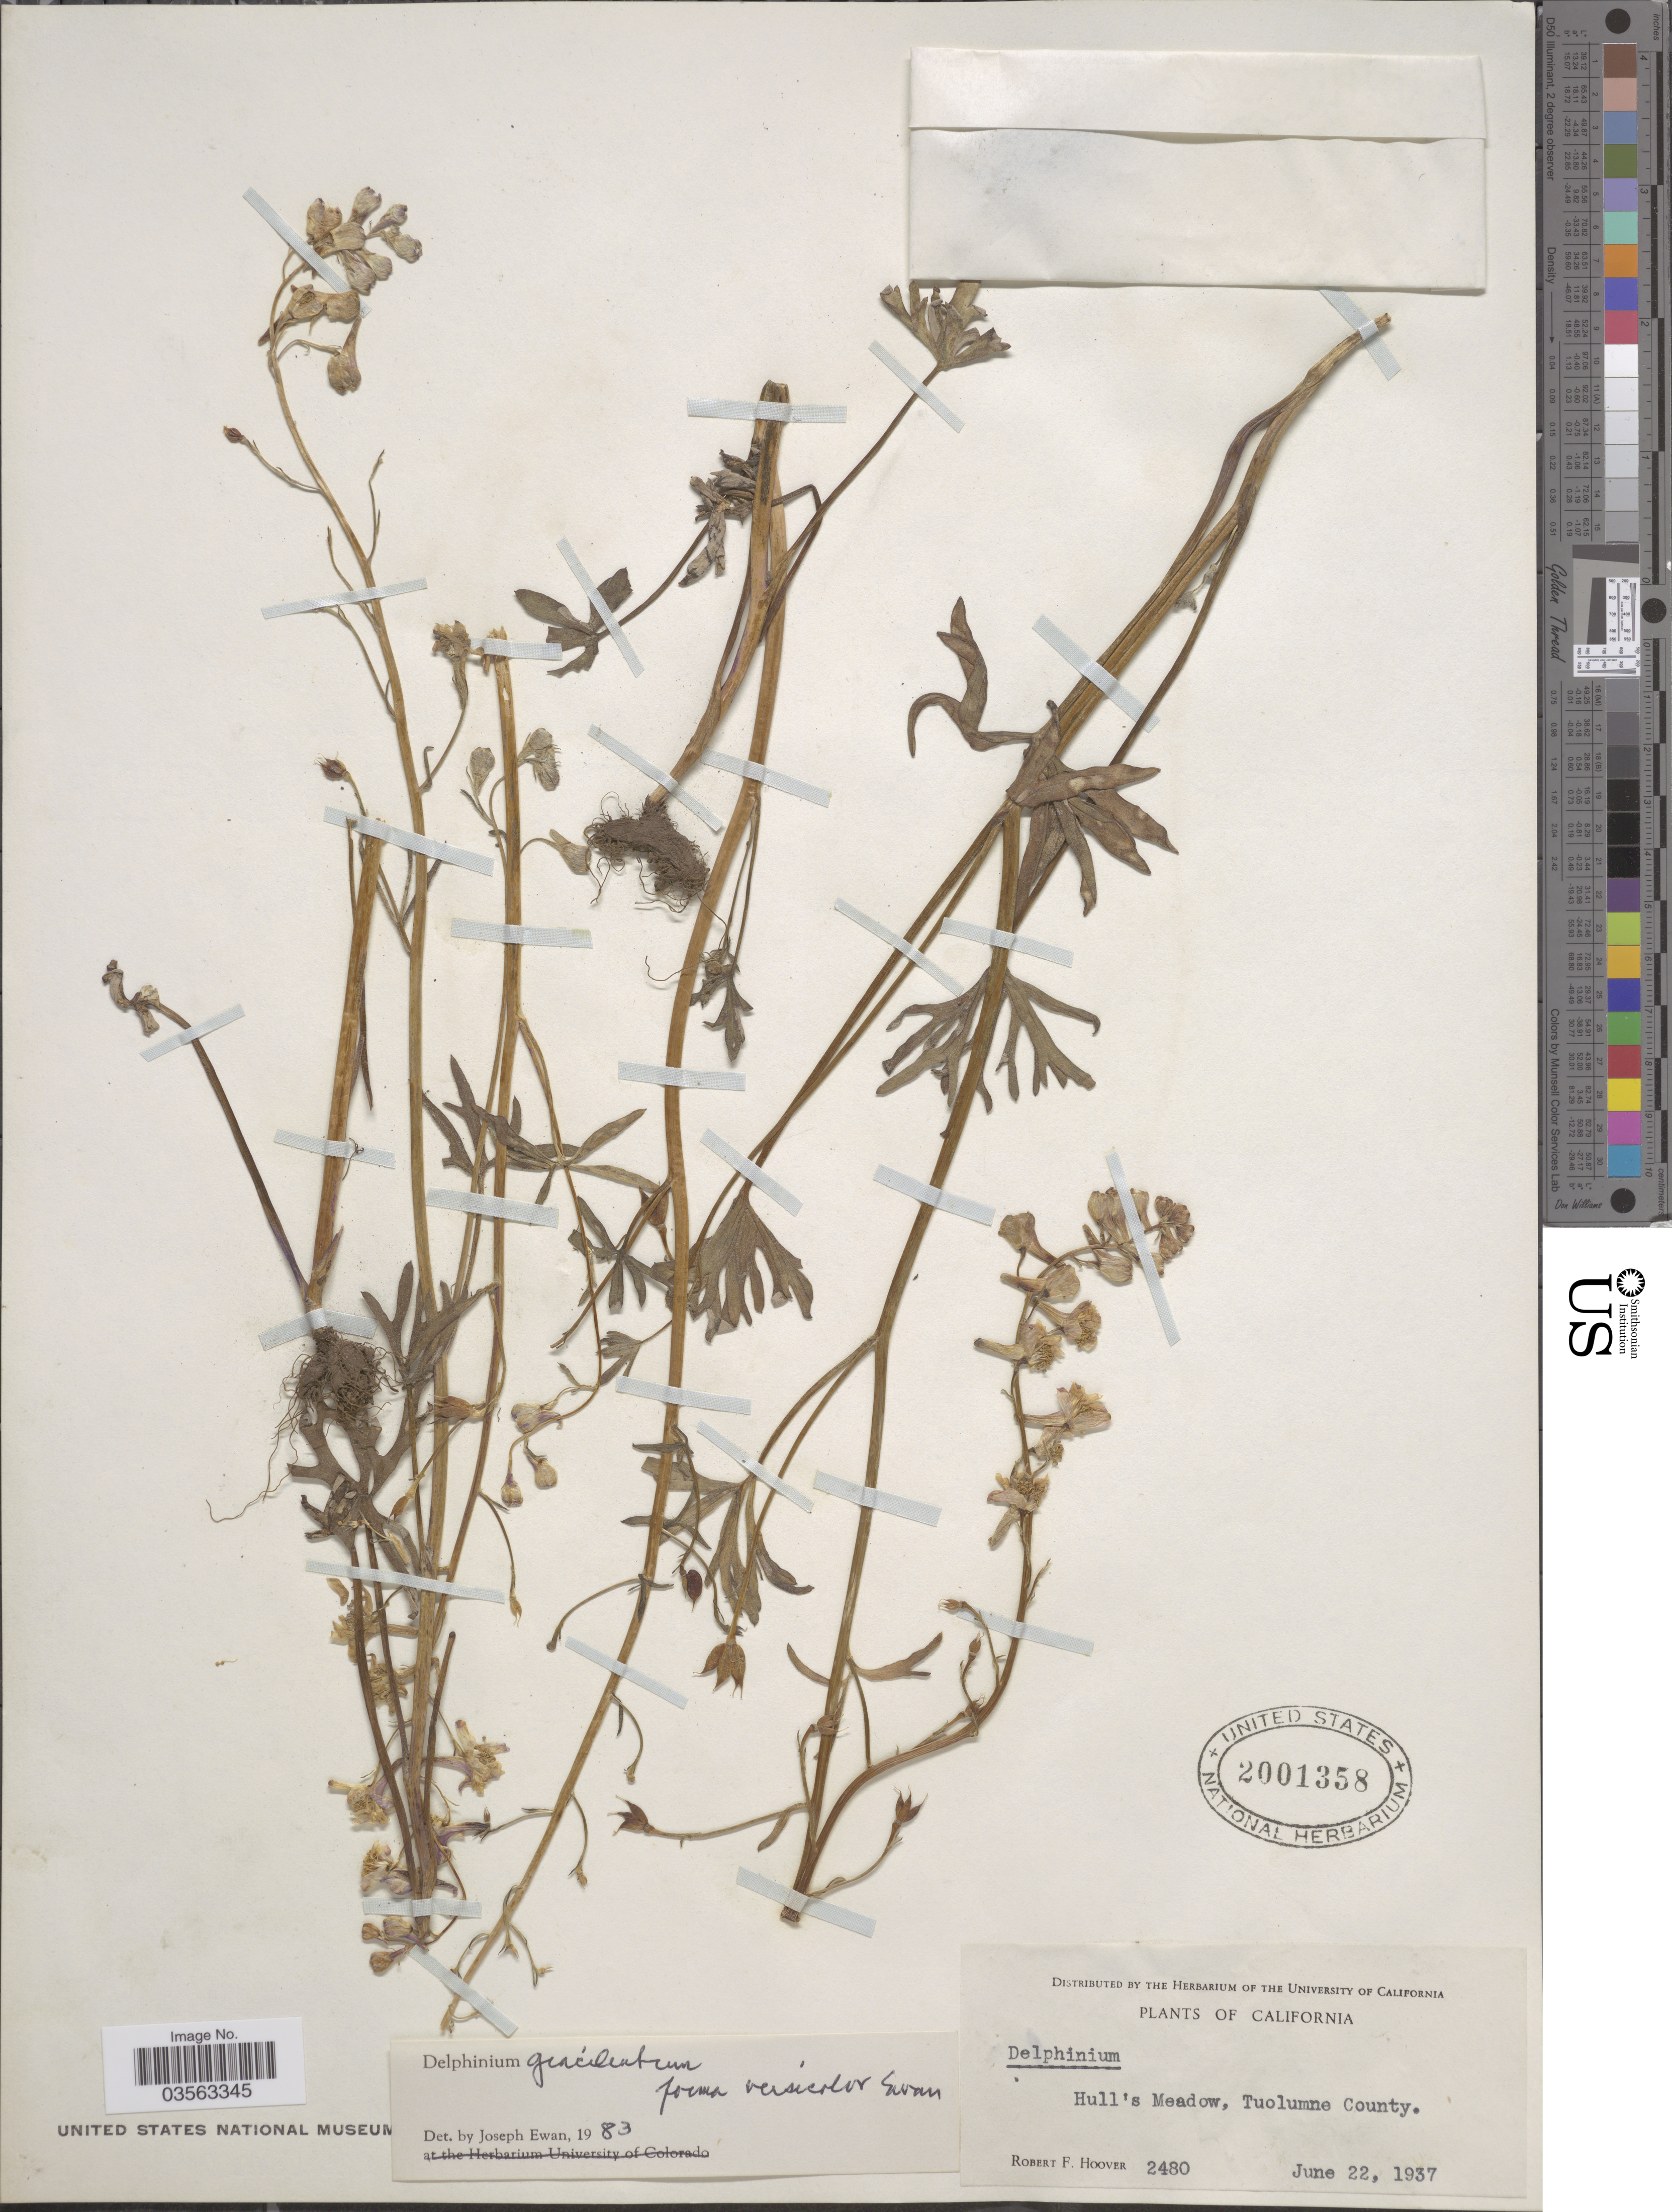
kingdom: Plantae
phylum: Tracheophyta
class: Magnoliopsida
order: Ranunculales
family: Ranunculaceae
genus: Delphinium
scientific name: Delphinium gracilentum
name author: Greene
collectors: R. F. Hoover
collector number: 2480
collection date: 1937-06-22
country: United States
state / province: California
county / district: Tuolumne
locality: Hull's Meadow, Tuolumne County.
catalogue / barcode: US 2001358